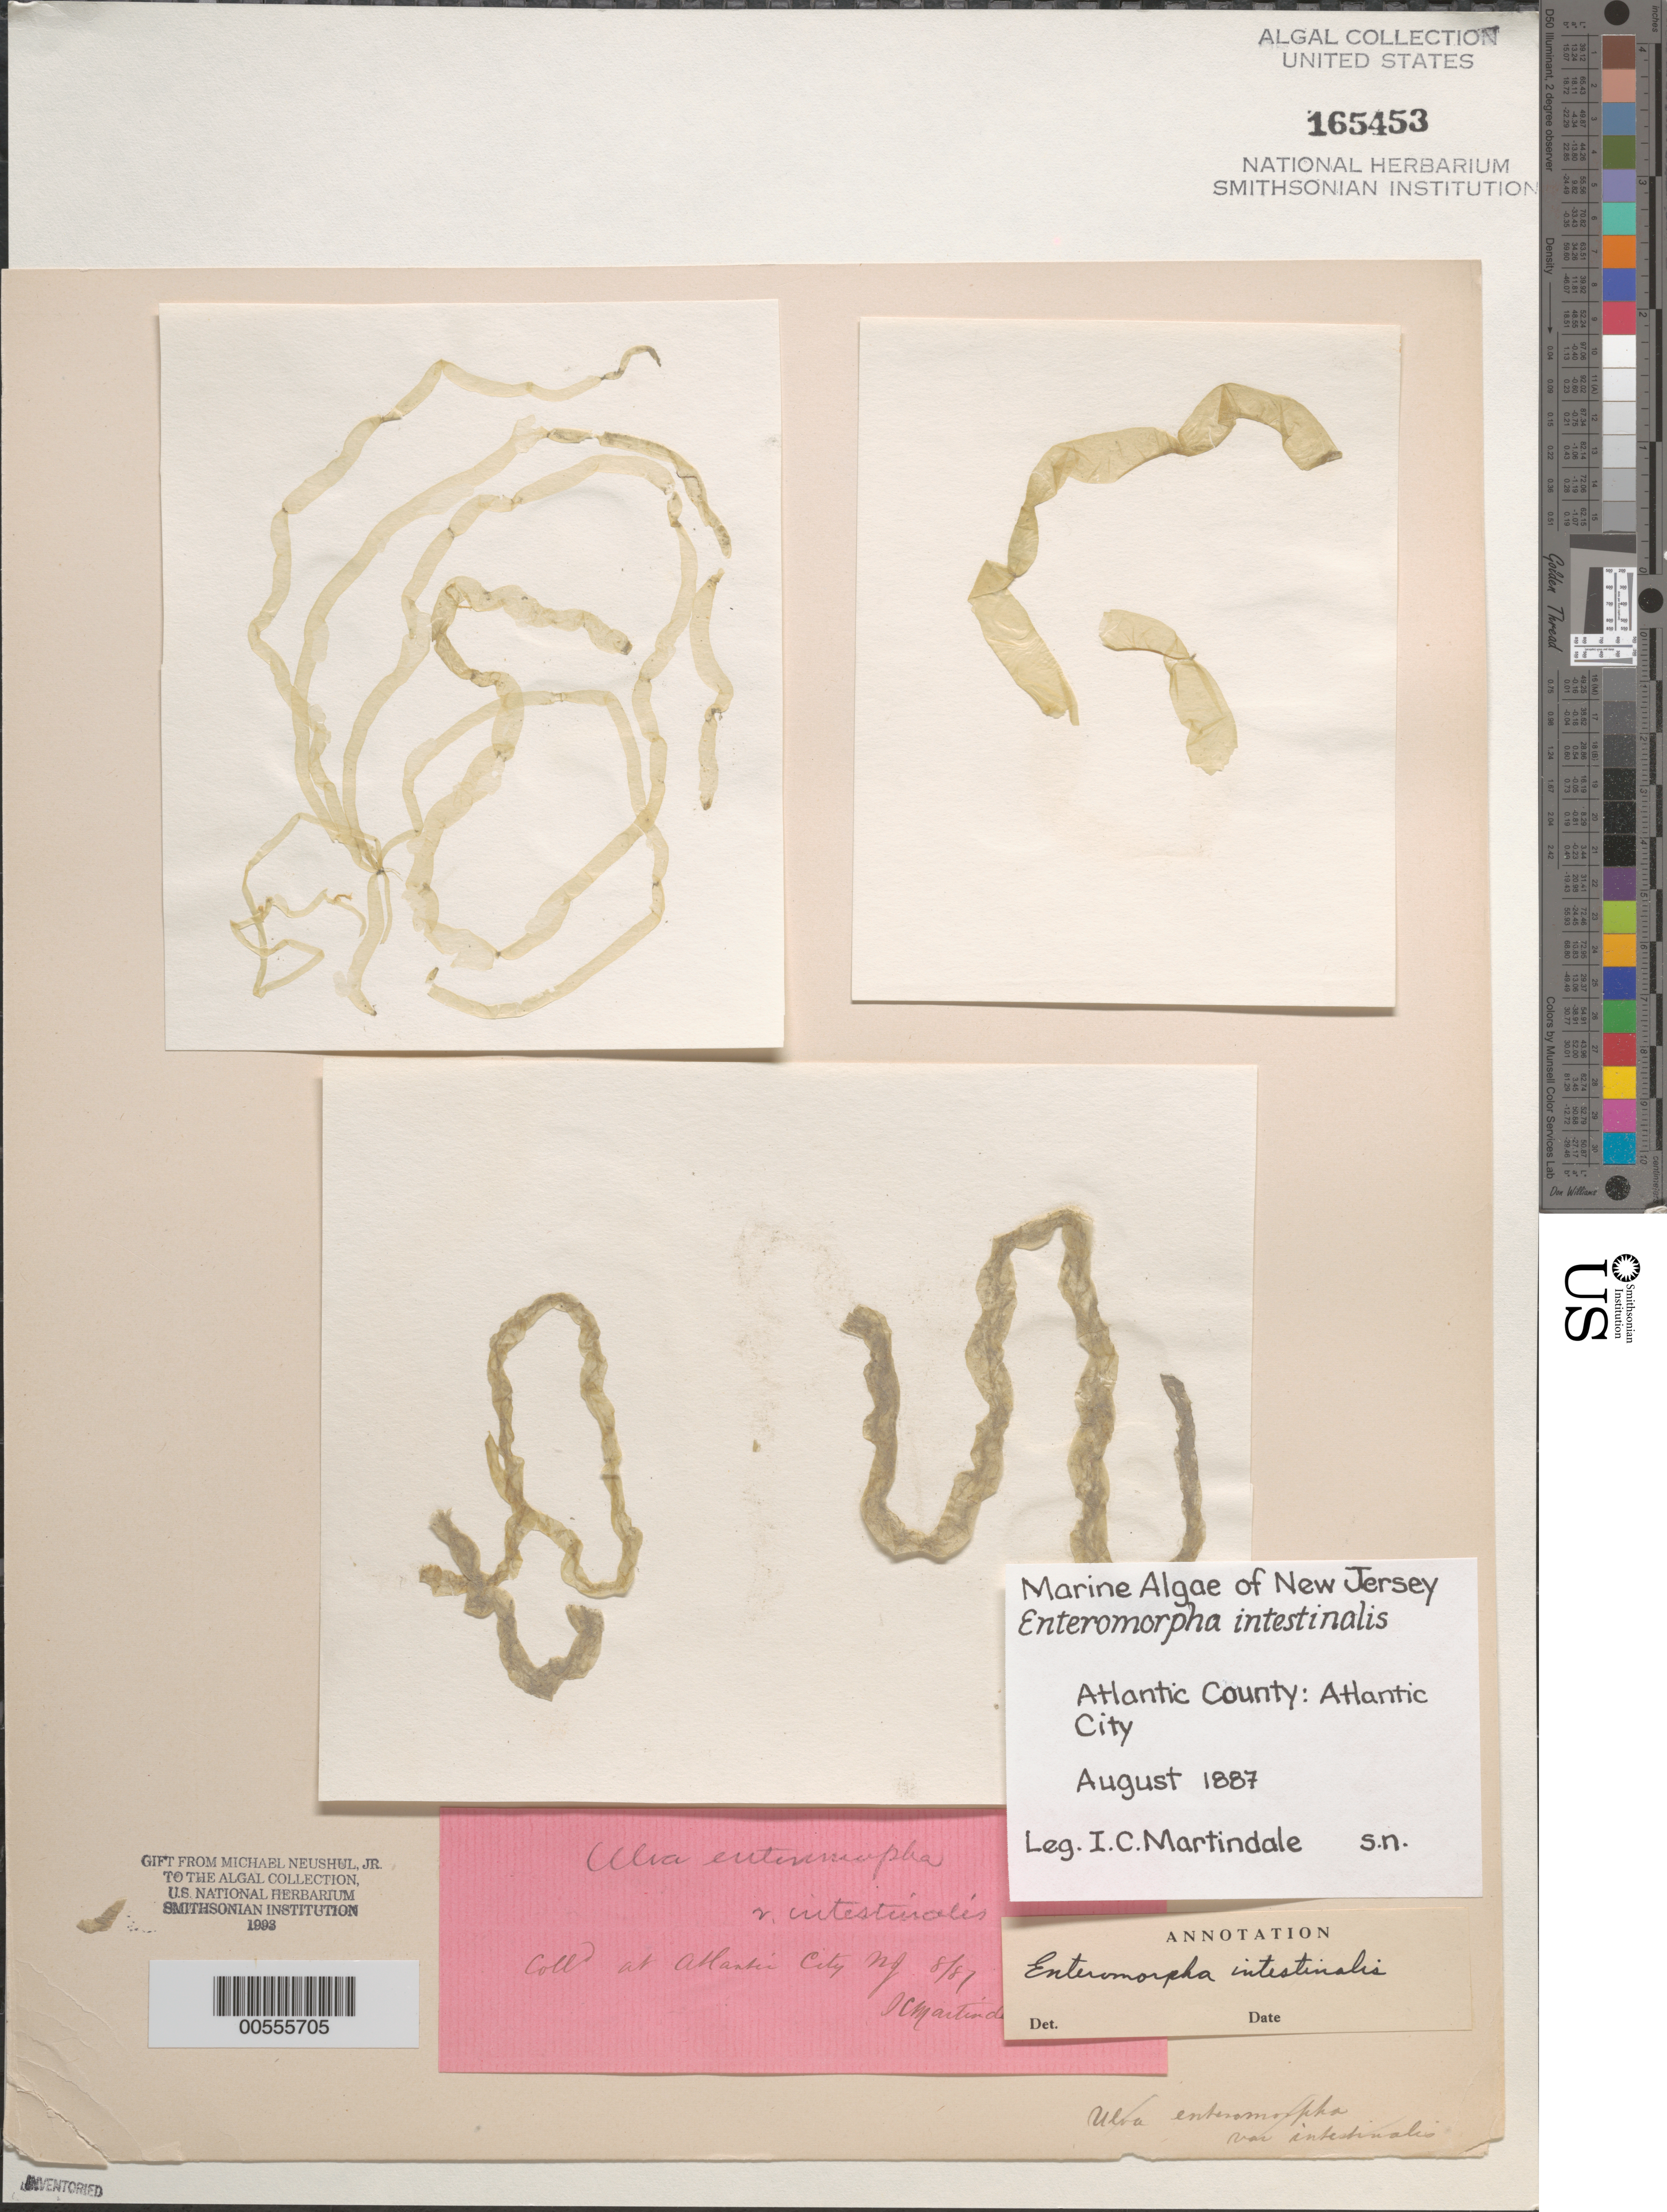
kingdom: Plantae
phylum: Chlorophyta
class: Ulvophyceae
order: Ulvales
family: Ulvaceae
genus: Ulva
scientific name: Ulva intestinalis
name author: L.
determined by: Algae name updating Project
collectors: I. C. Martindale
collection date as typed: Aug 1887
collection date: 1887-08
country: United States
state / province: New Jersey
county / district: Atlantic County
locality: Atlantic City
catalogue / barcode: US 165453